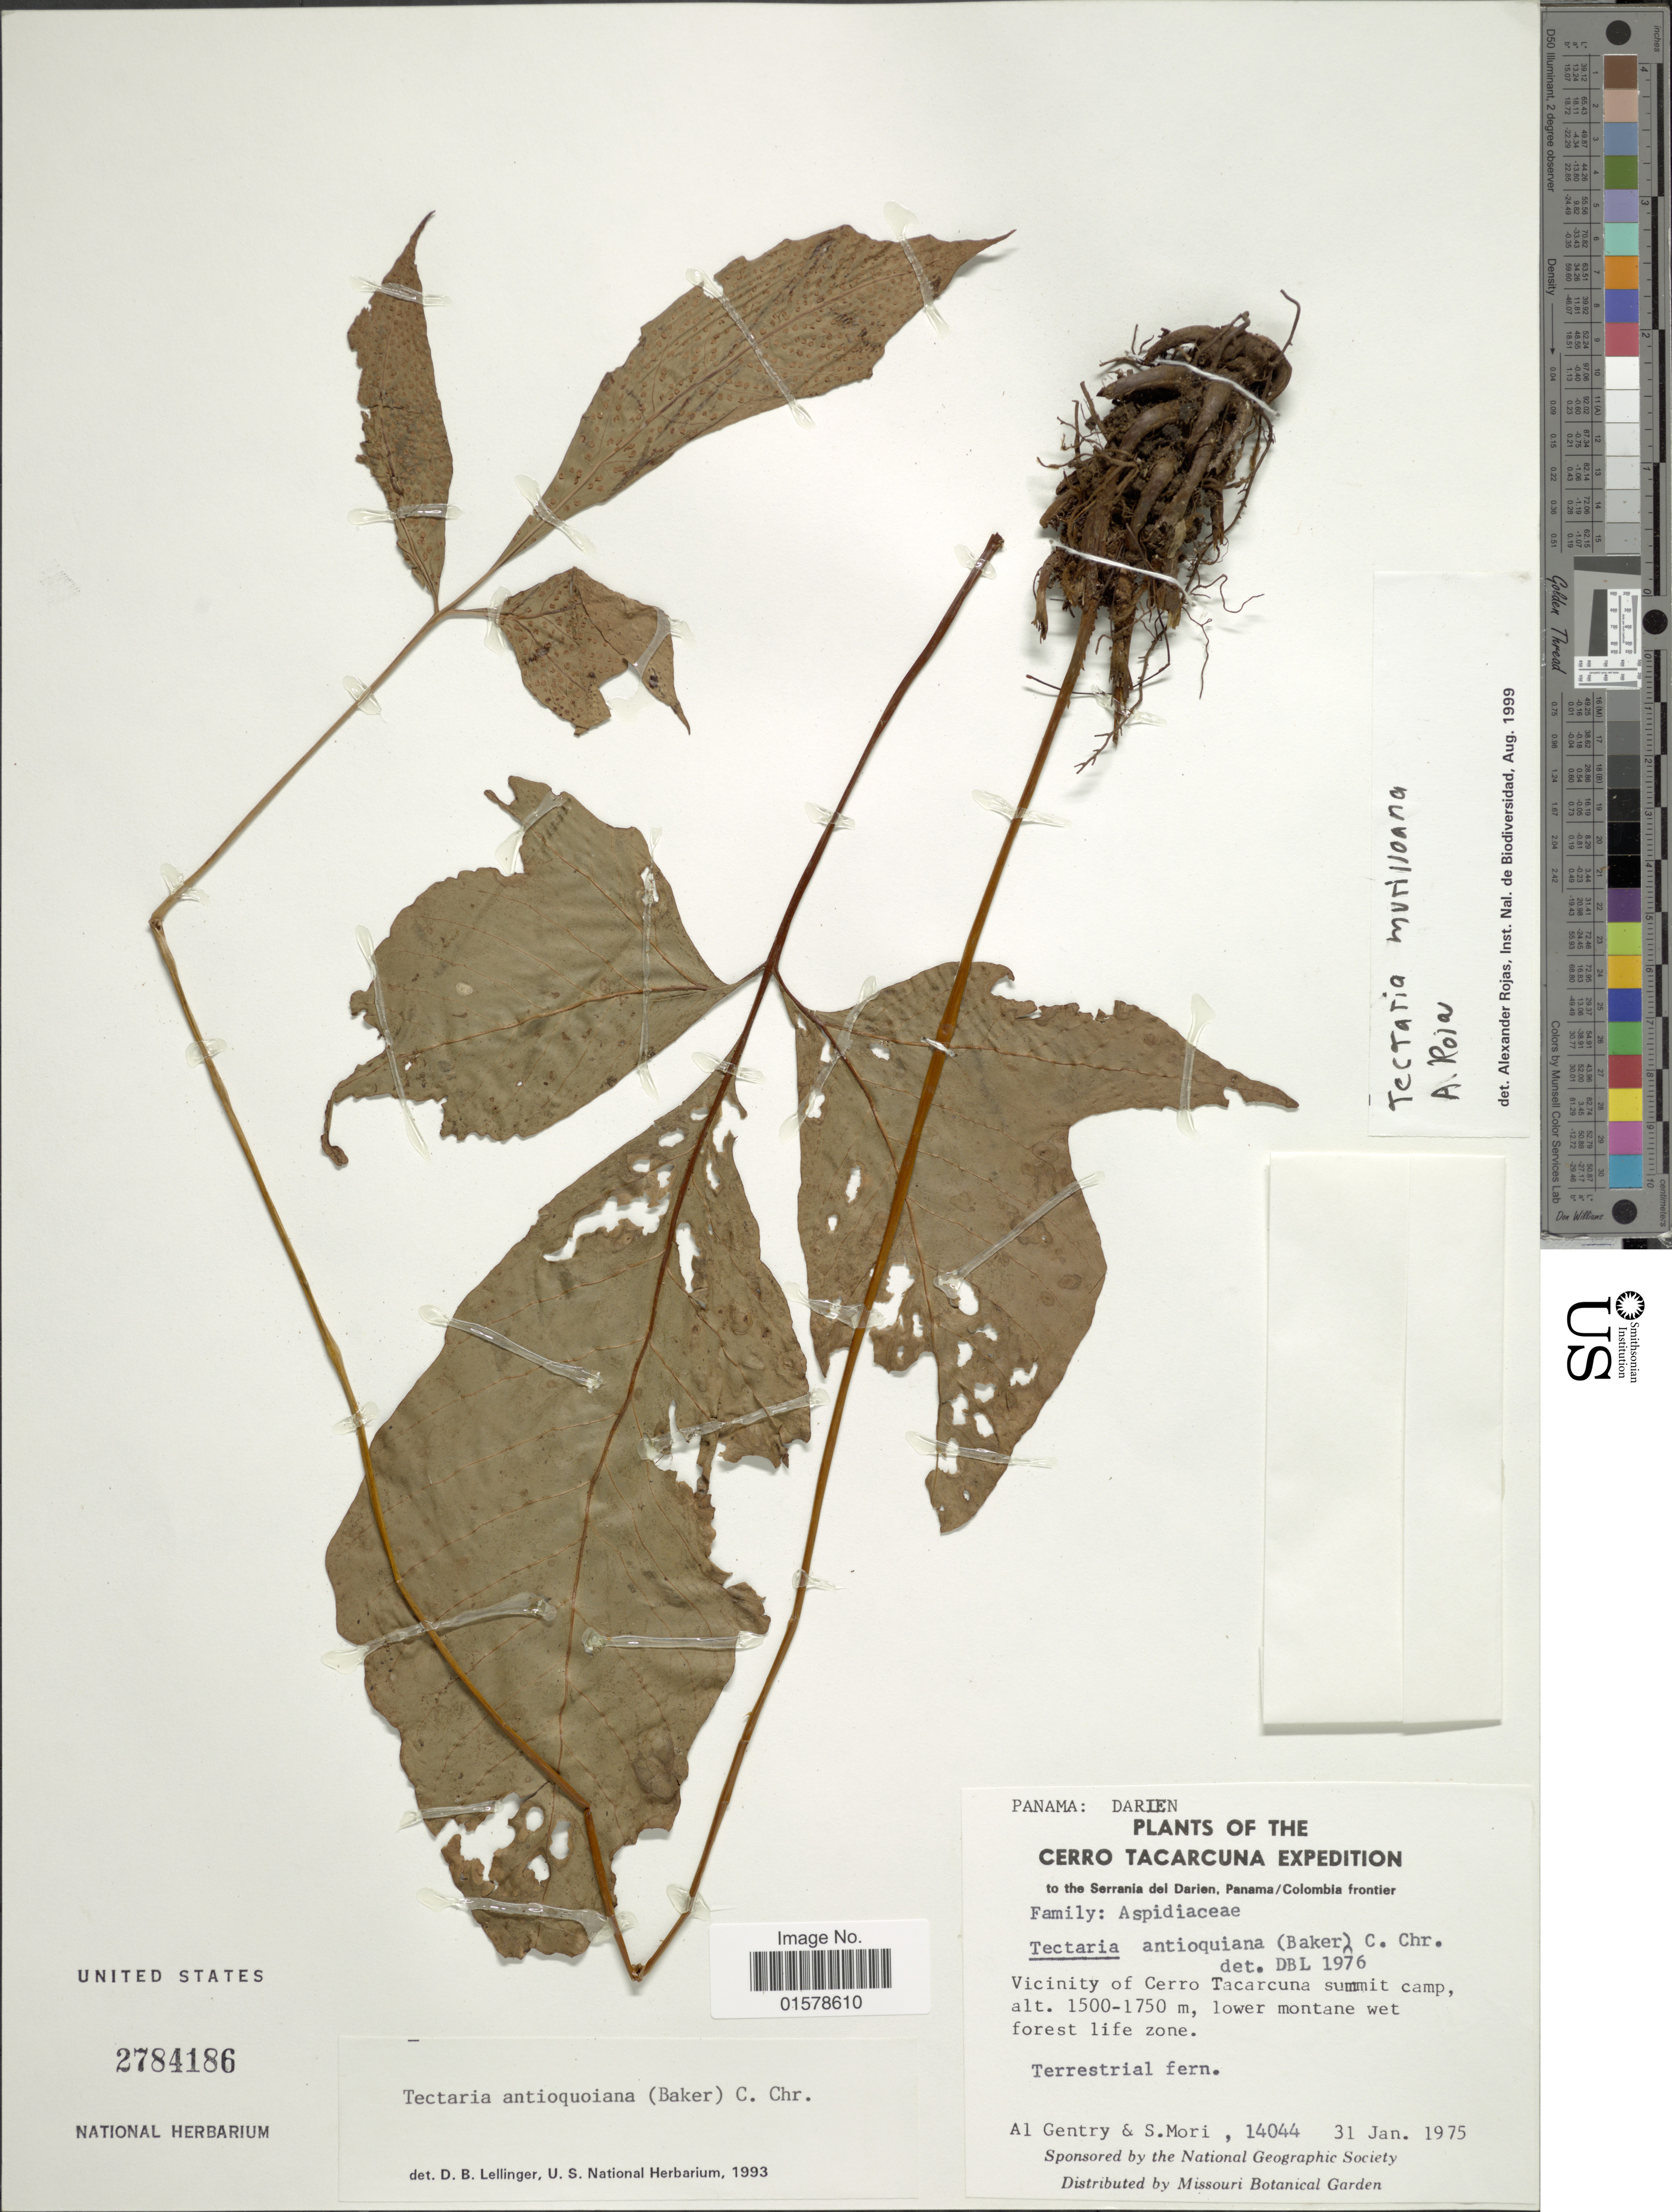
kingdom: Plantae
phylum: Tracheophyta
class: Polypodiopsida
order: Polypodiales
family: Tectariaceae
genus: Tectaria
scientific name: Tectaria murilloana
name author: A. Rojas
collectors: A. H. Gentry & S. Mori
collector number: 14044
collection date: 1975-01-31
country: Panama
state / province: Darién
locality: Panama: Darien. Cerro Tacarcuna, to the Serrania del Darien, Panama/Colombia border, Vicinity of Cerro Tacarcuna summit camp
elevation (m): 1500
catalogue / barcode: US 2784186